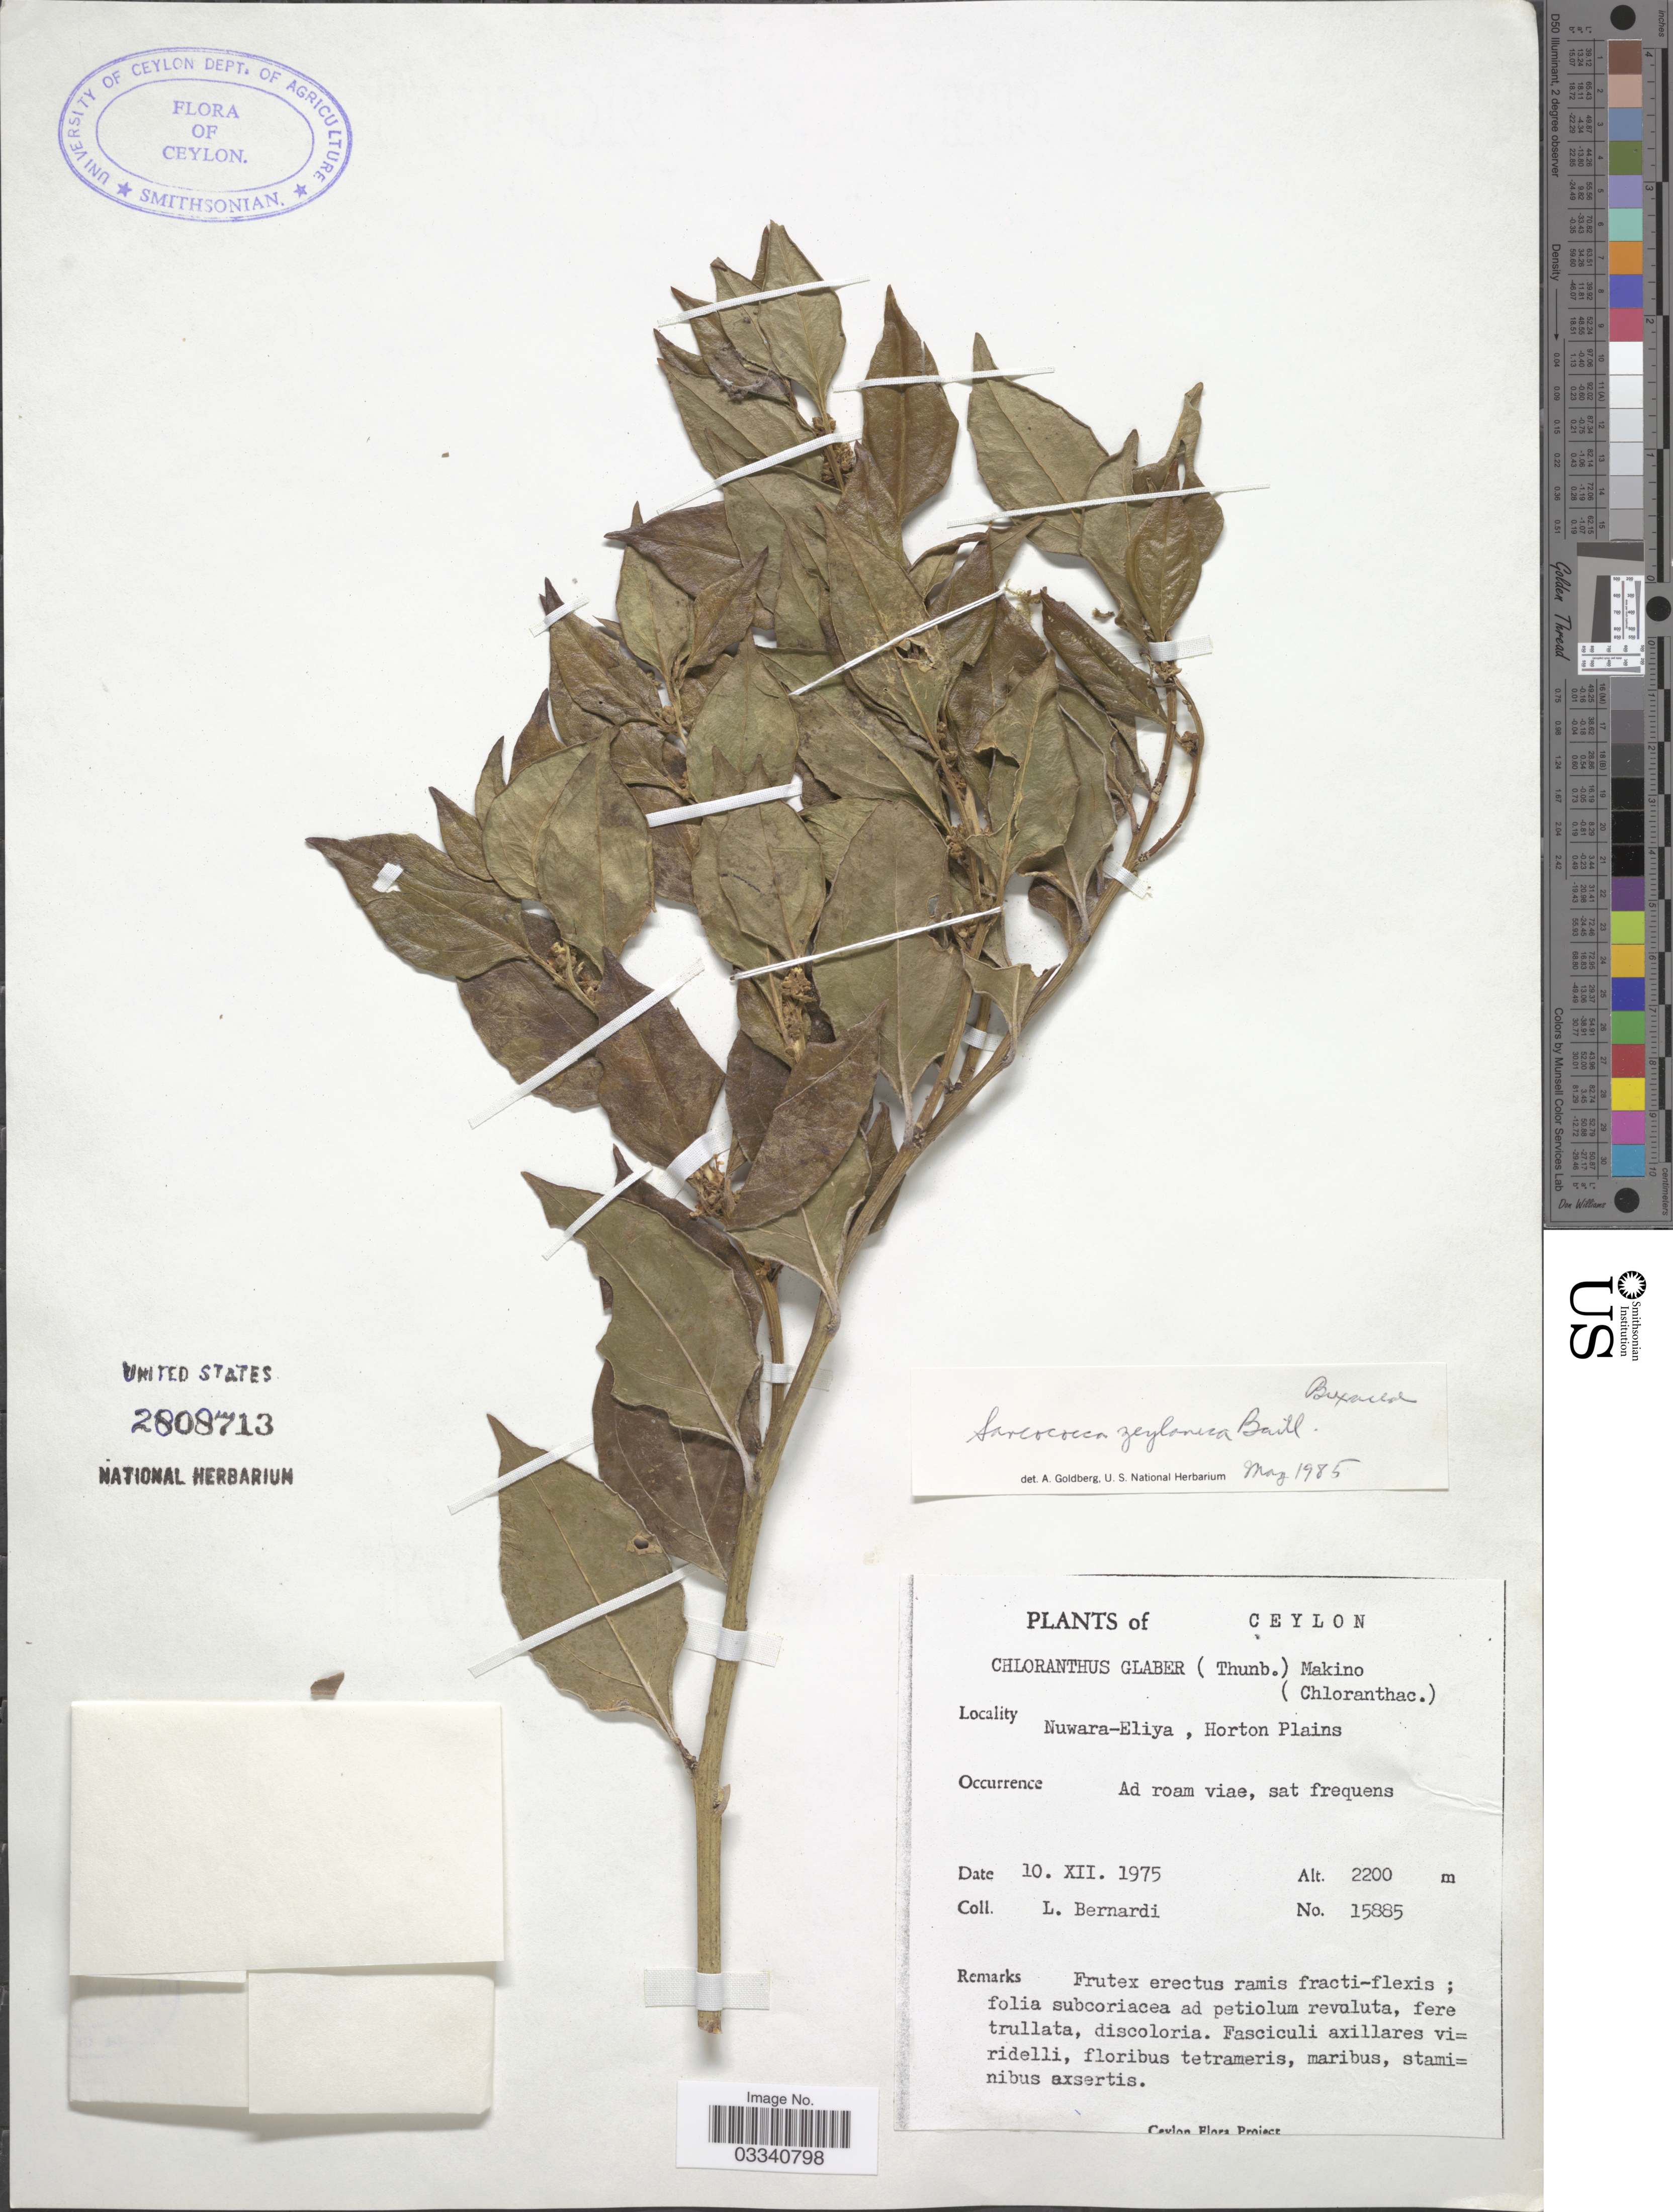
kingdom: Plantae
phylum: Tracheophyta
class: Magnoliopsida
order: Buxales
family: Buxaceae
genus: Sarcococca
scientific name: Sarcococca zeylanica var. brevifolia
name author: (Müll. Arg.) Sealy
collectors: L. Bernardi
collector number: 15885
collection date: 1975-12-10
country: Sri Lanka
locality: Ceylon. Nuwara-Eliya, Horton Plains.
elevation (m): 2200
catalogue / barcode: US 2808713